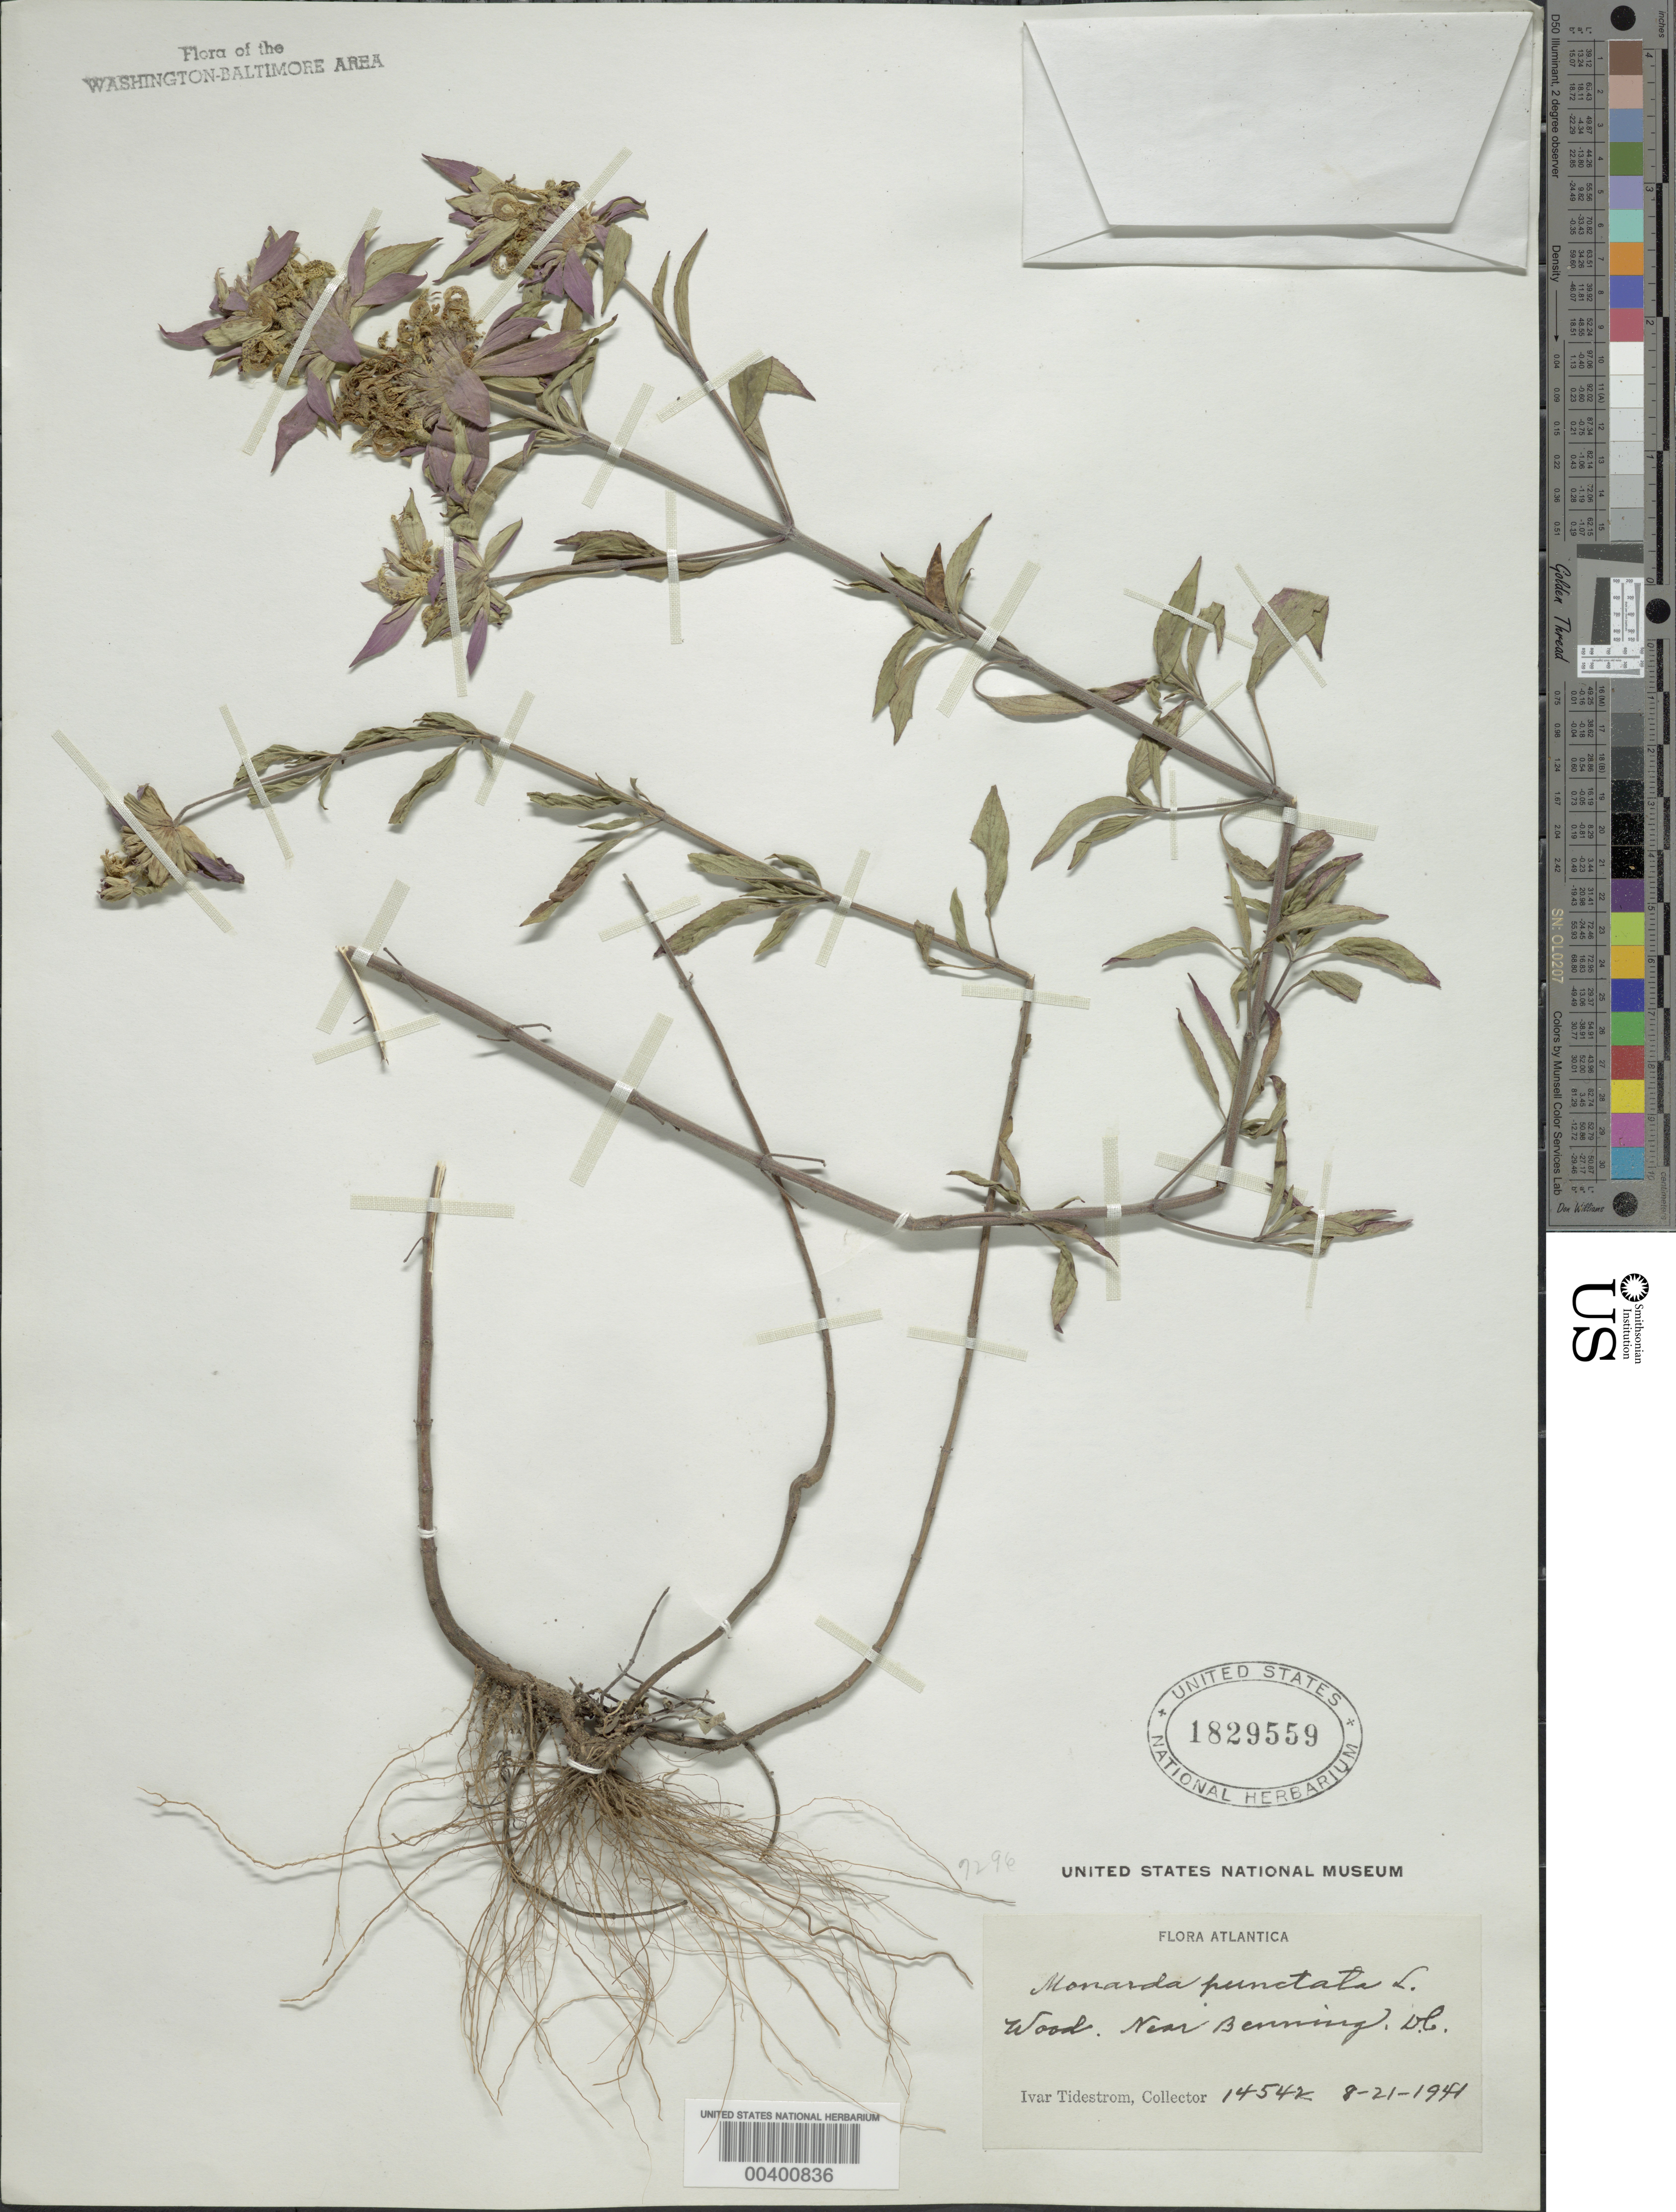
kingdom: Plantae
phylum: Tracheophyta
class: Magnoliopsida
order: Lamiales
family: Lamiaceae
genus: Monarda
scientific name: Monarda punctata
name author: L.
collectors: I. F. Tidestrom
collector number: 14542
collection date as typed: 21 Aug 1941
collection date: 1941-08-21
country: United States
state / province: District of Columbia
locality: Near Benning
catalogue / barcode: US 1829559